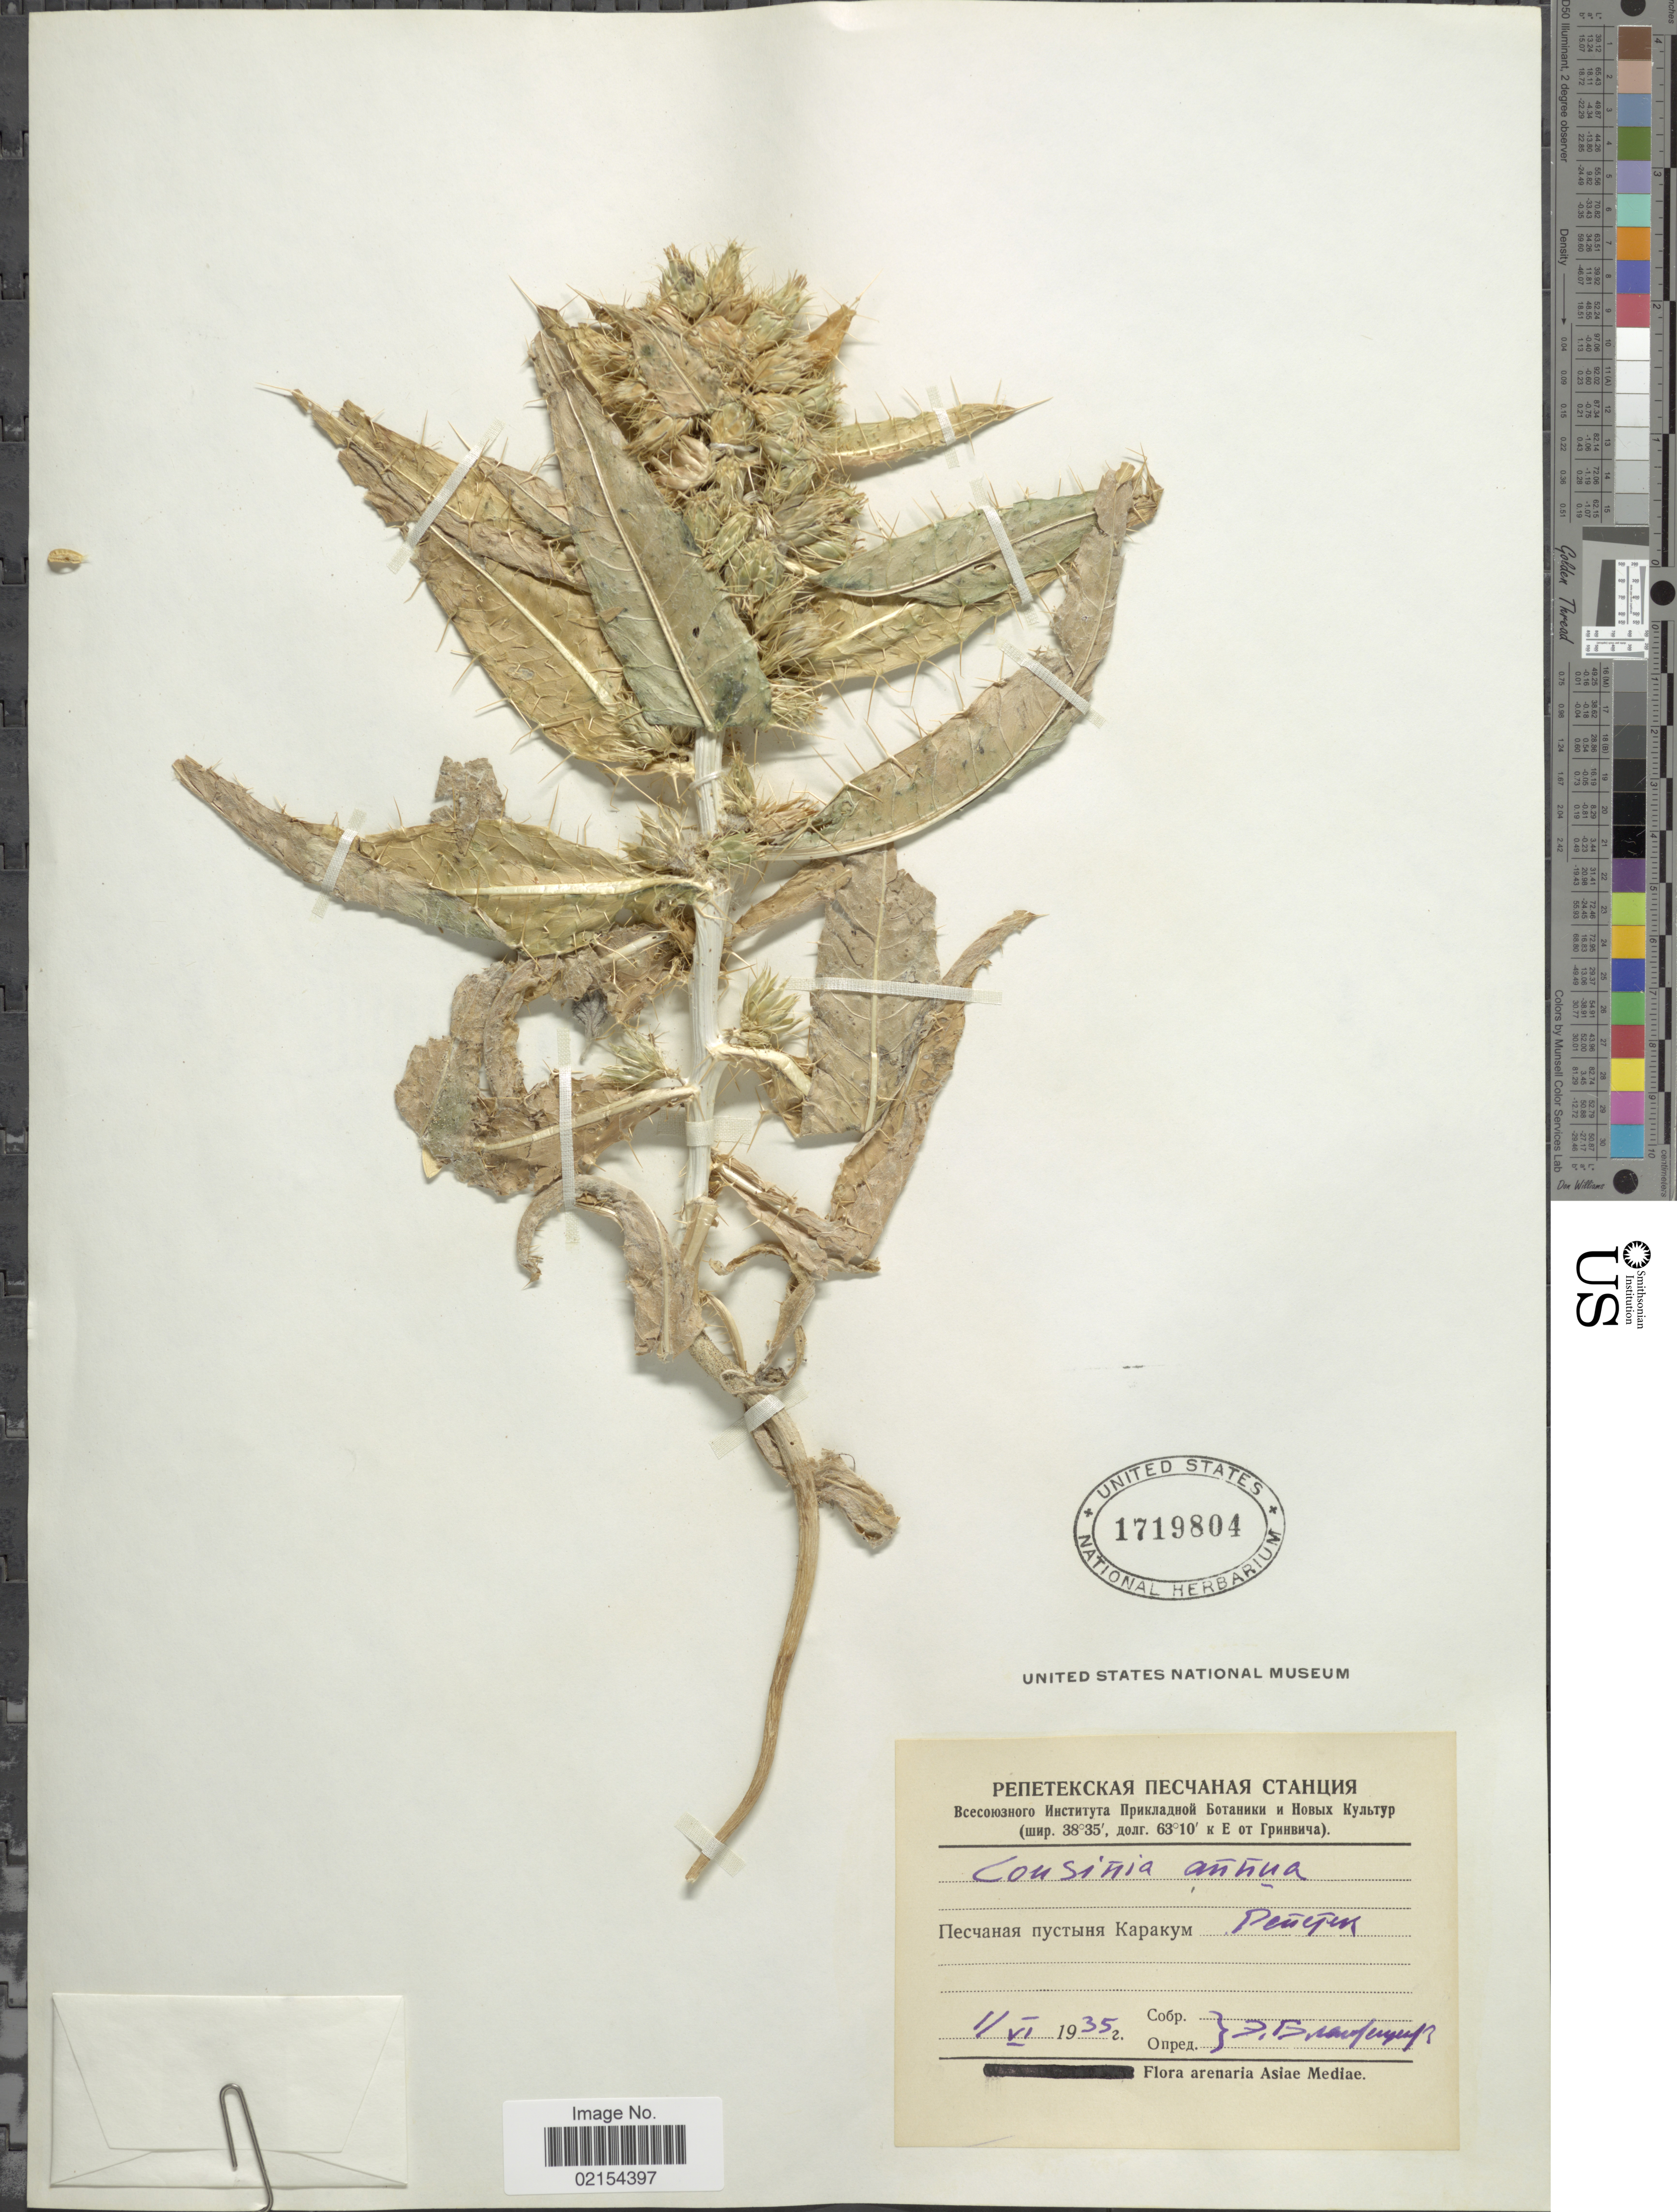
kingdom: Plantae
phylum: Tracheophyta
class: Magnoliopsida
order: Asterales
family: Asteraceae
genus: Lipskyella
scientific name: Lipskyella annua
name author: (C. Winkl.) Juz.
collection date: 1935-06-01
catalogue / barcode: US 1719804